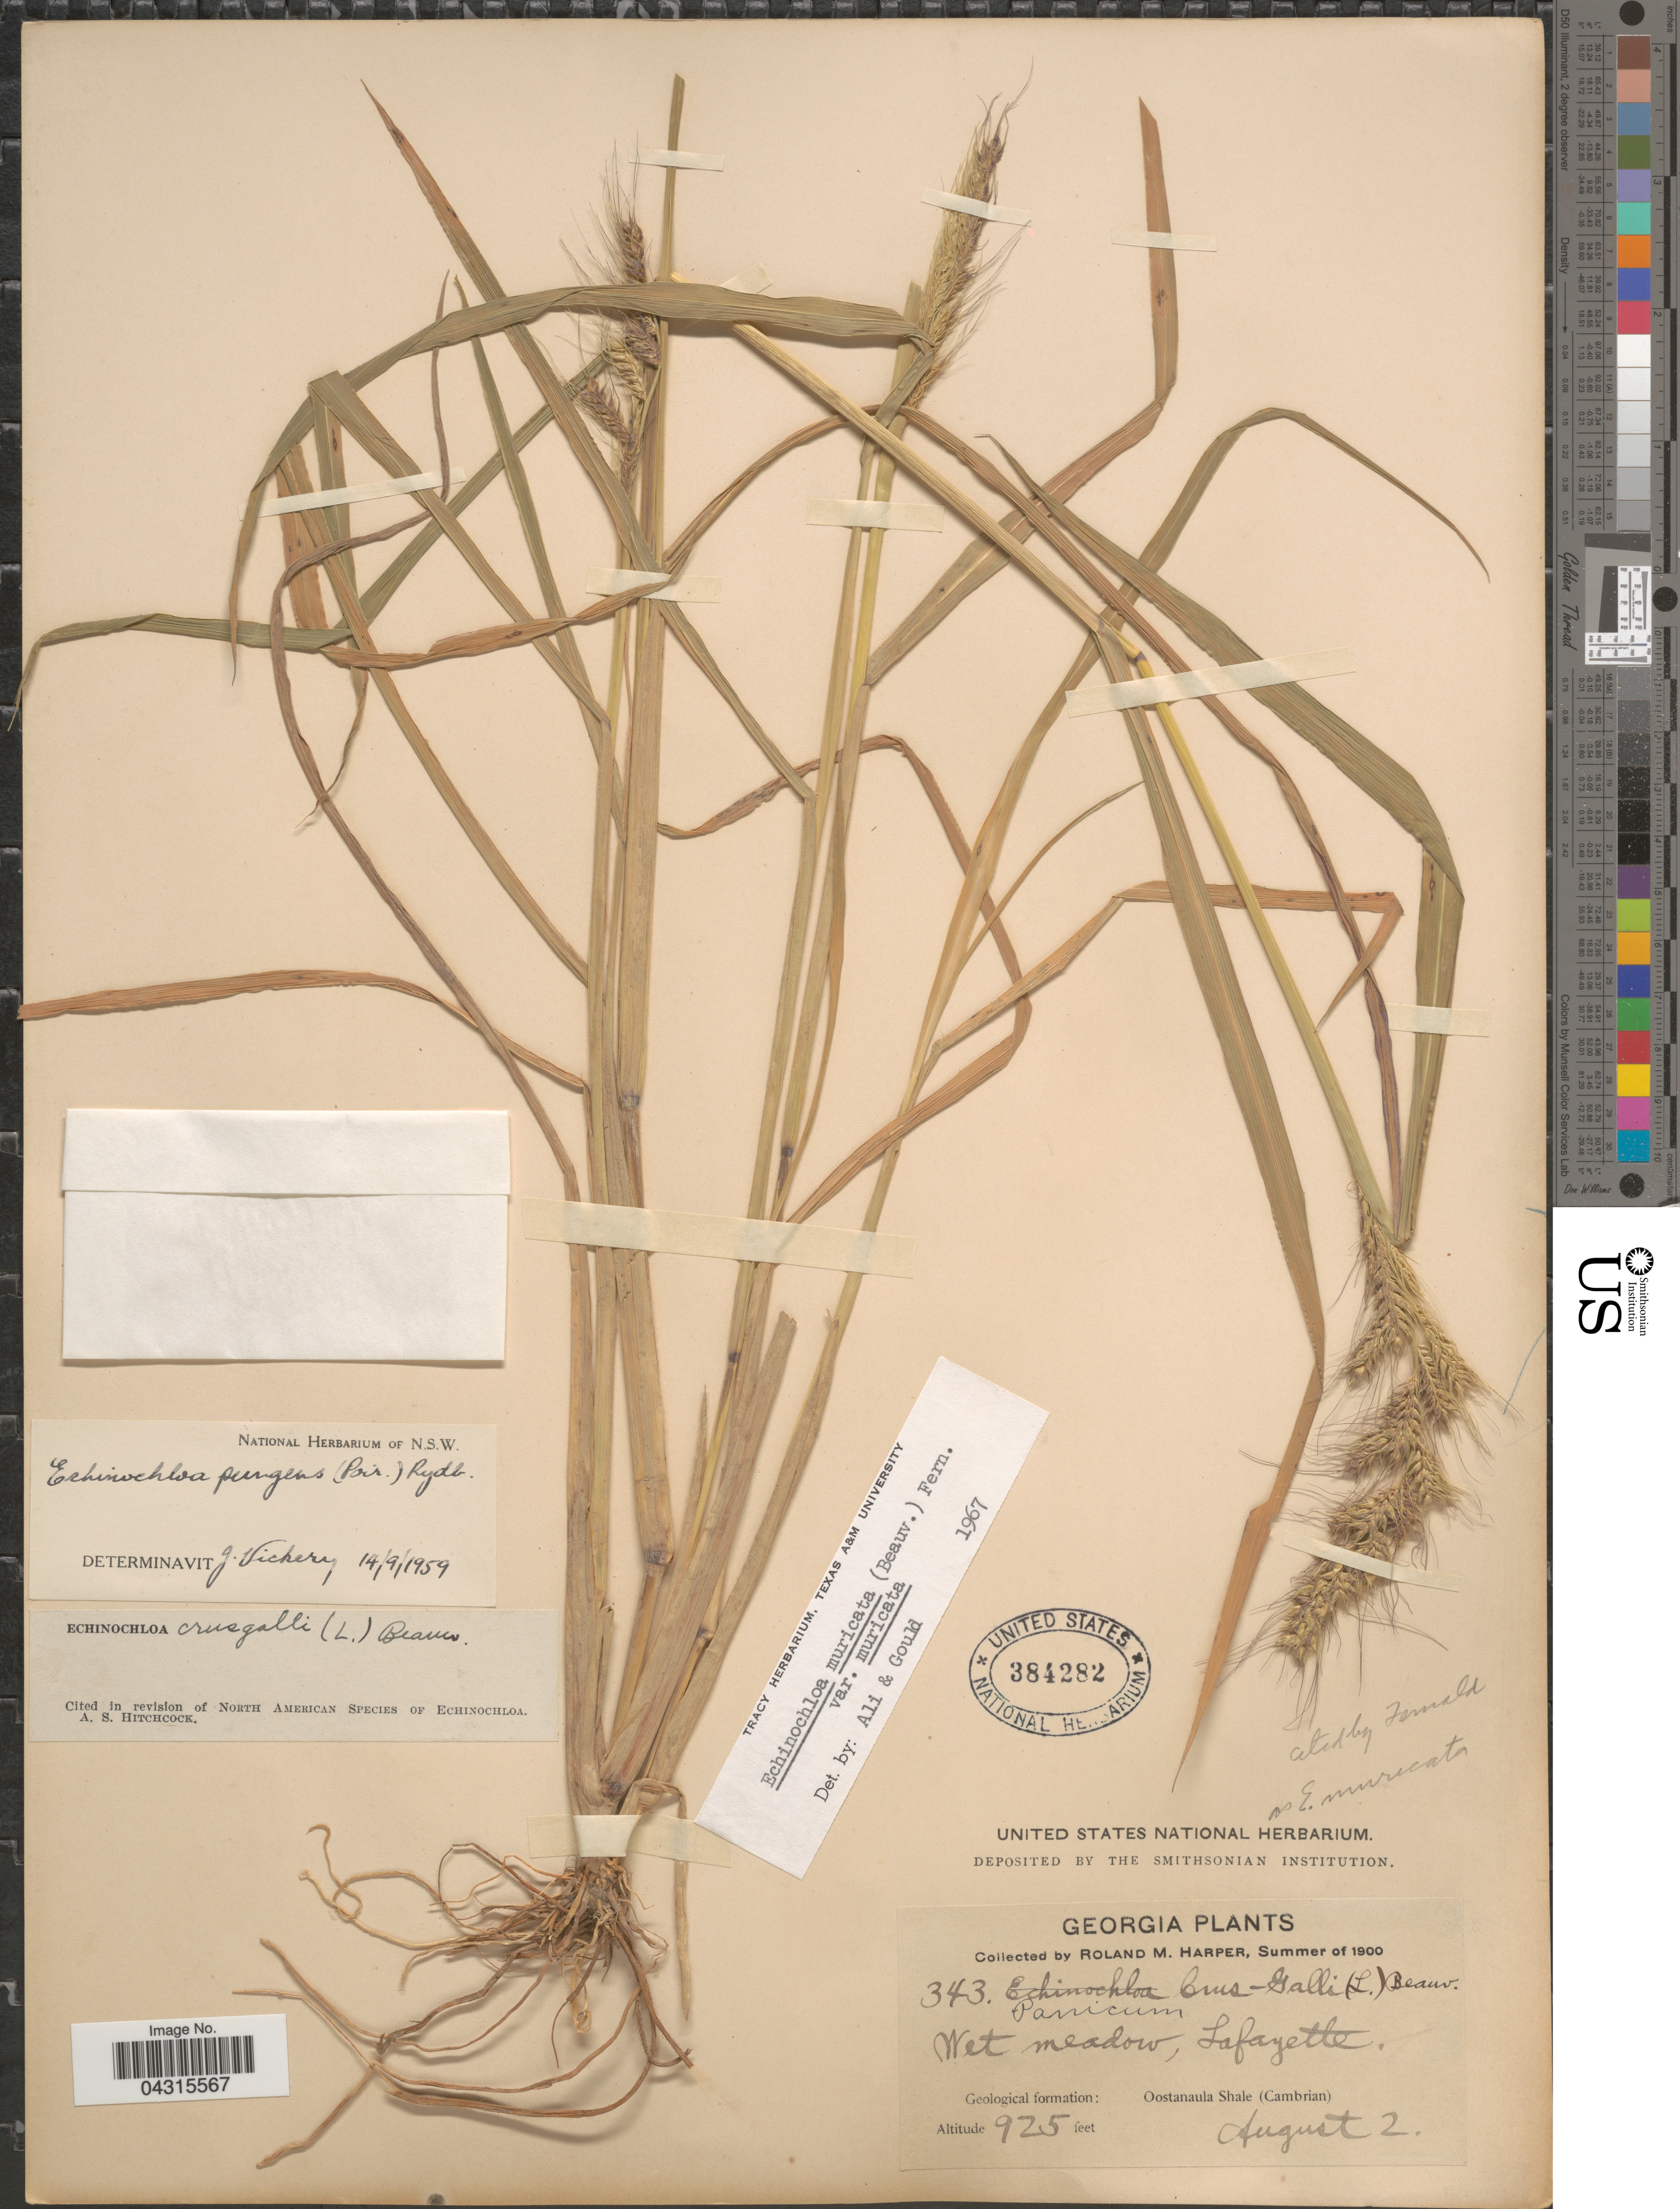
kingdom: Plantae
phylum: Tracheophyta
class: Liliopsida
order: Poales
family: Poaceae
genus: Echinochloa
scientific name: Echinochloa muricata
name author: (P. Beauv.) Fernald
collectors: R. M. Harper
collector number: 343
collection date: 1900-08-02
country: United States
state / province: Georgia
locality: Wet meadow, Lafayette. Geological formation: Oostanaula Shale (Cambrian).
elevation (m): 282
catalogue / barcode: US 384282